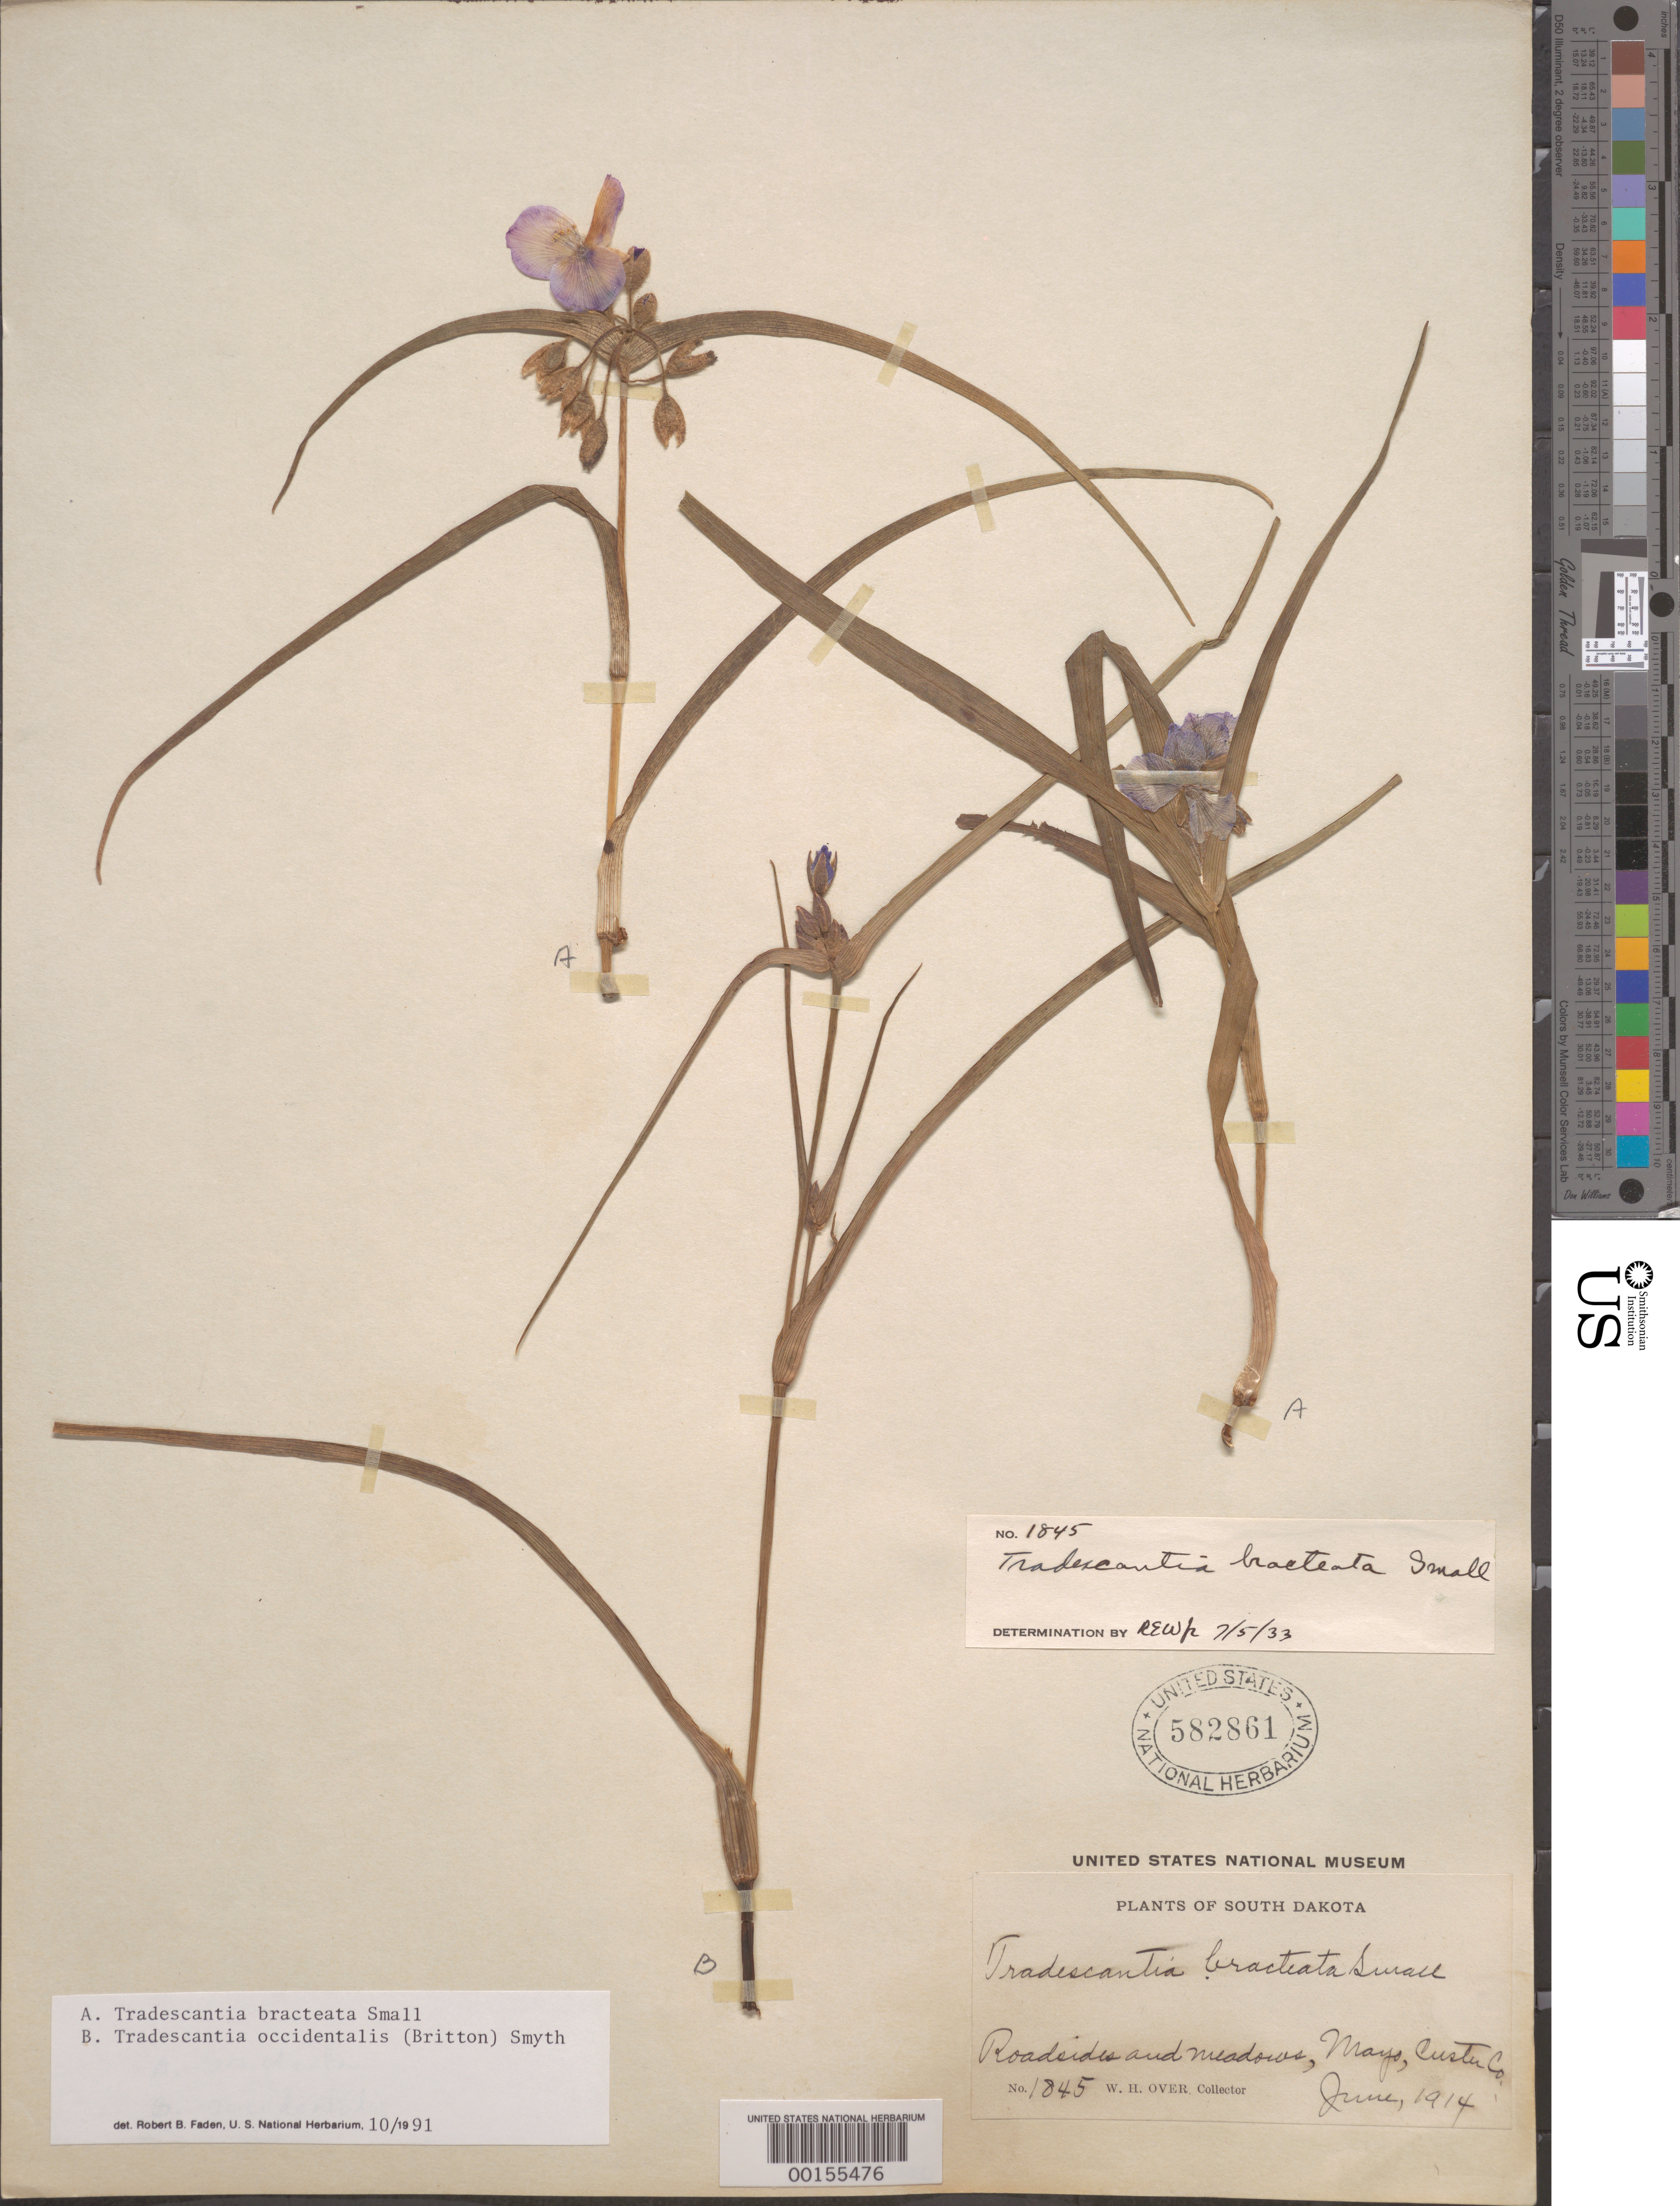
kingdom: Plantae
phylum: Tracheophyta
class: Liliopsida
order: Commelinales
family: Commelinaceae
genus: Tradescantia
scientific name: Tradescantia bracteata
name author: Small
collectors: W. Over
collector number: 1845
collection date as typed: Jun 1914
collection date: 1914-06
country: United States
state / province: South Dakota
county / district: Custer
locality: Mayo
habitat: Riverbank and meadow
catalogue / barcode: US 582861